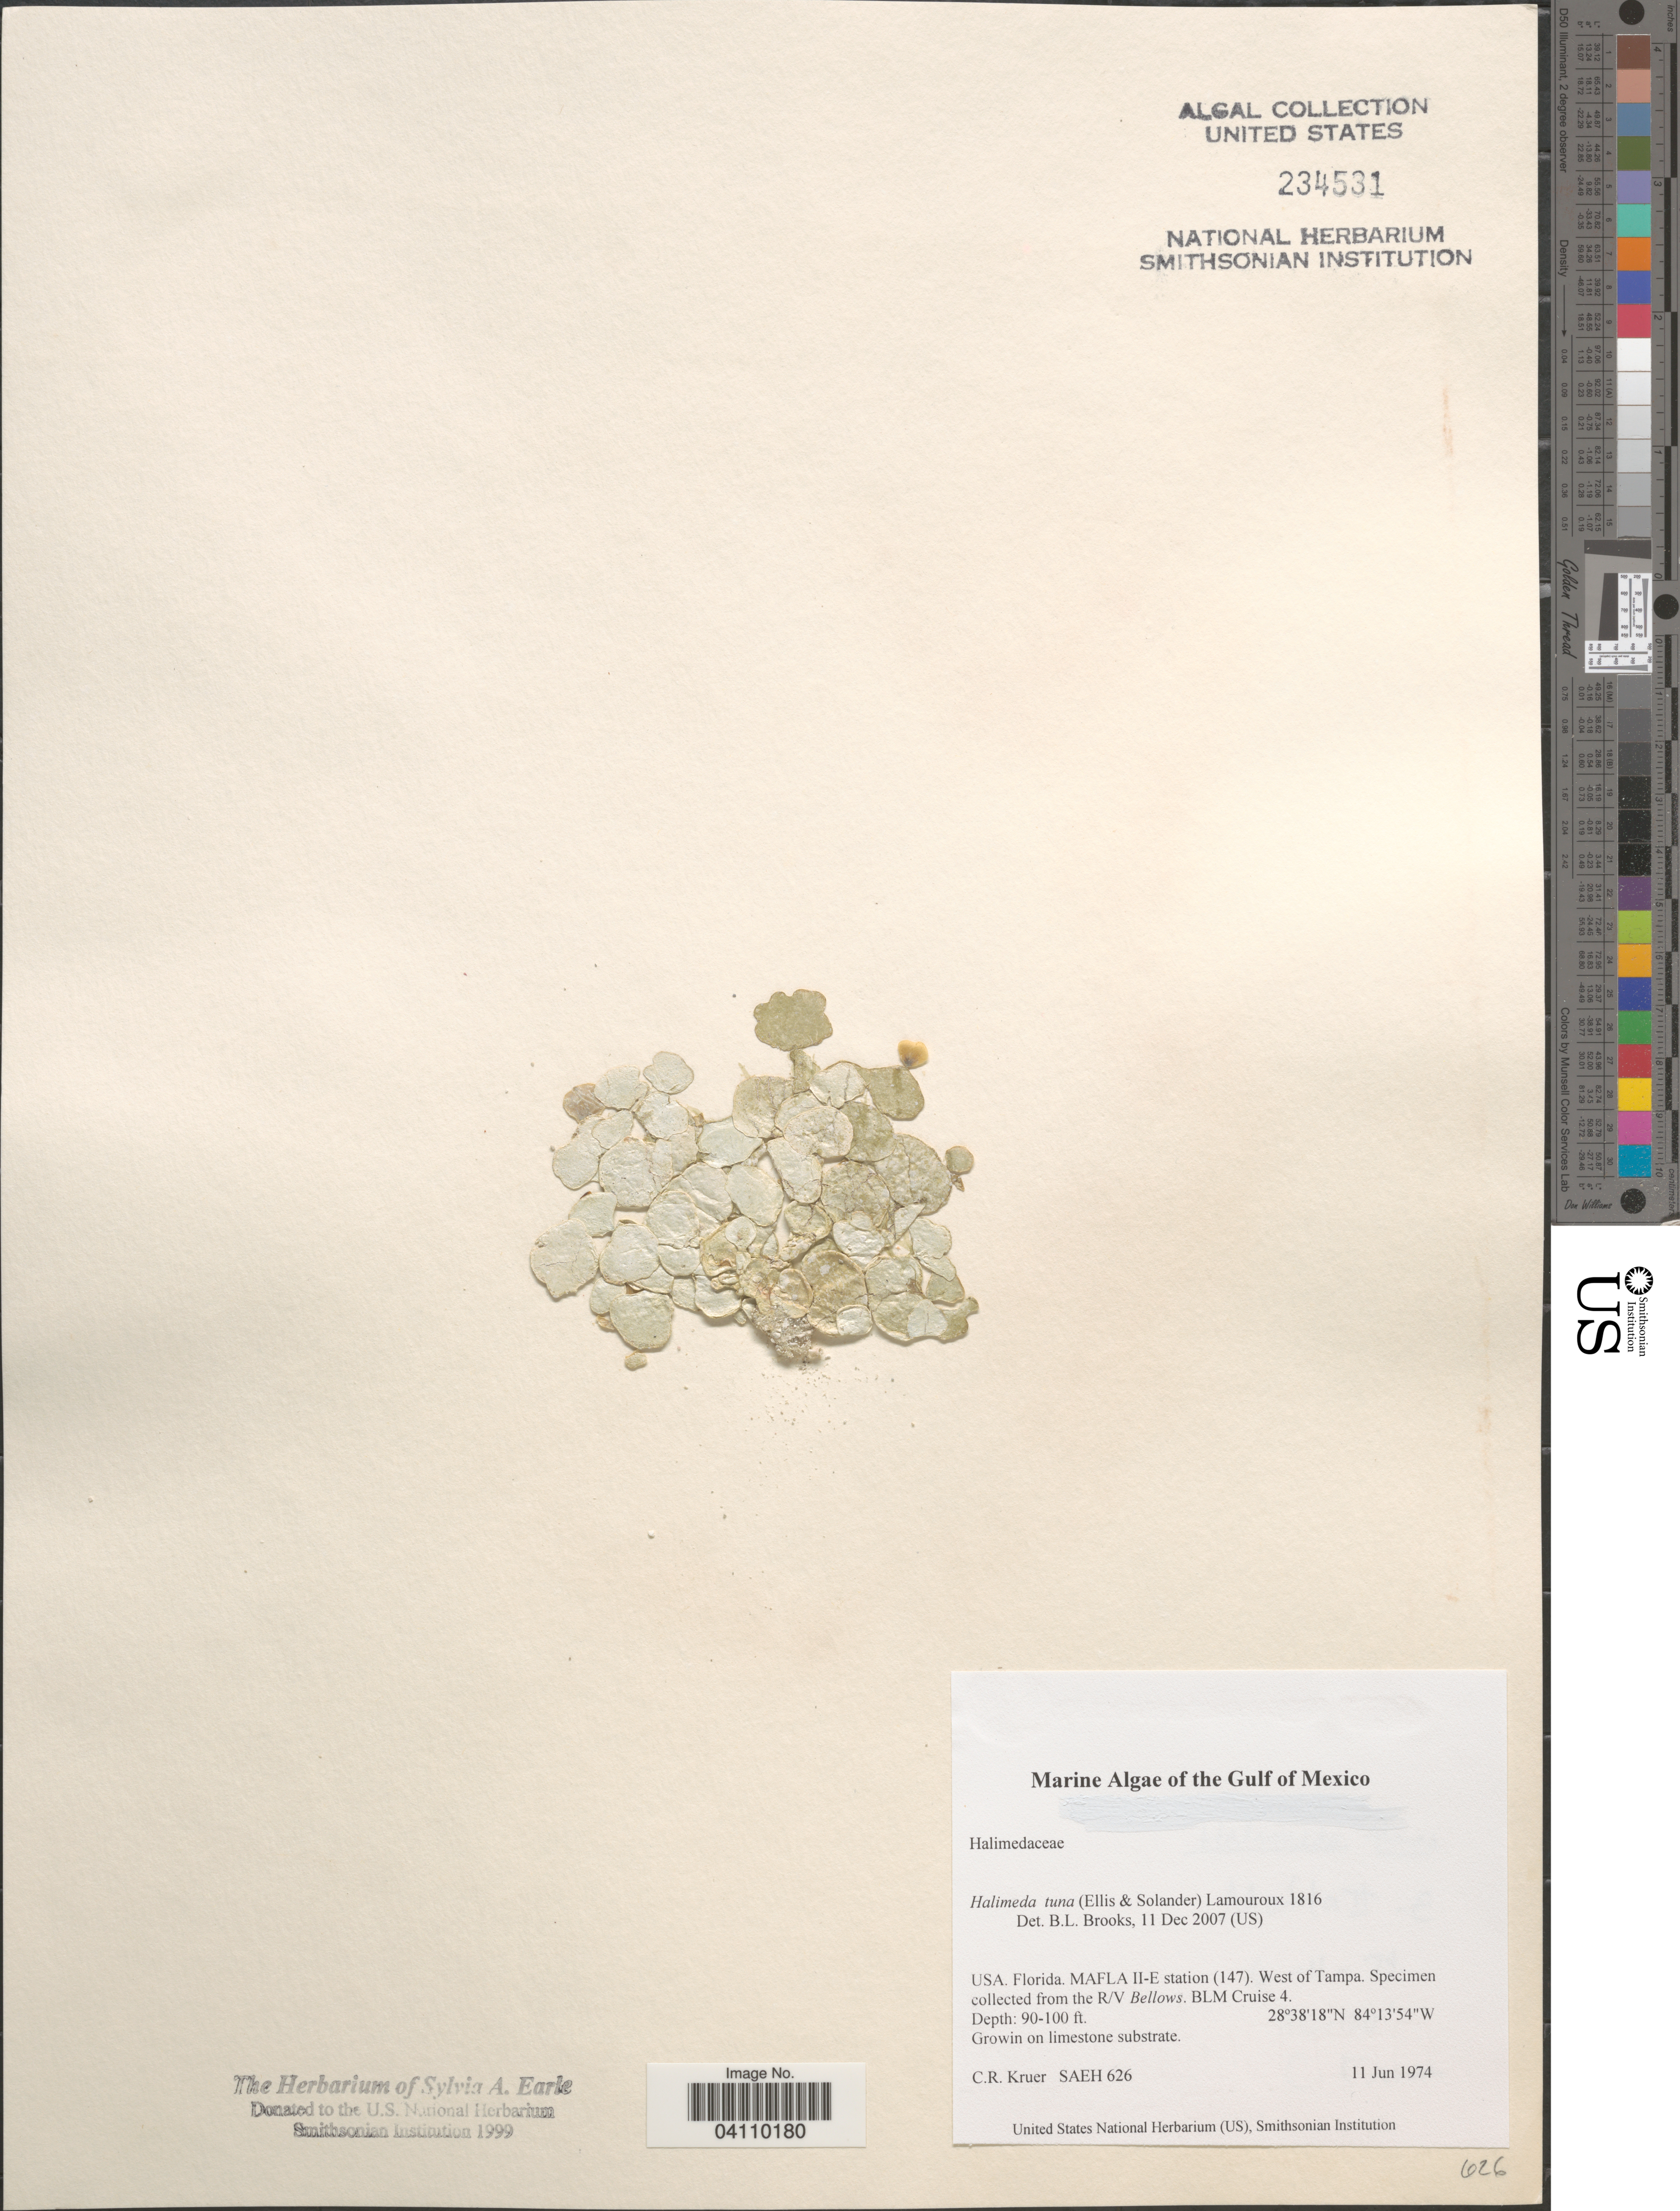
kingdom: Plantae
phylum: Chlorophyta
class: Ulvophyceae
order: Bryopsidales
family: Halimedaceae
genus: Halimeda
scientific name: Halimeda tuna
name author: (J. Ellis & Sol.) J.V.Lamouroux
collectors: C. Kruer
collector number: SAEH626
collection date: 1974-06-11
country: United States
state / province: Florida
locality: The Gulf of Mexico. MAFLA II-E station (147). West of Tampa. The R/V Bellows. BLM Cruise 4.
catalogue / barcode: US 234531